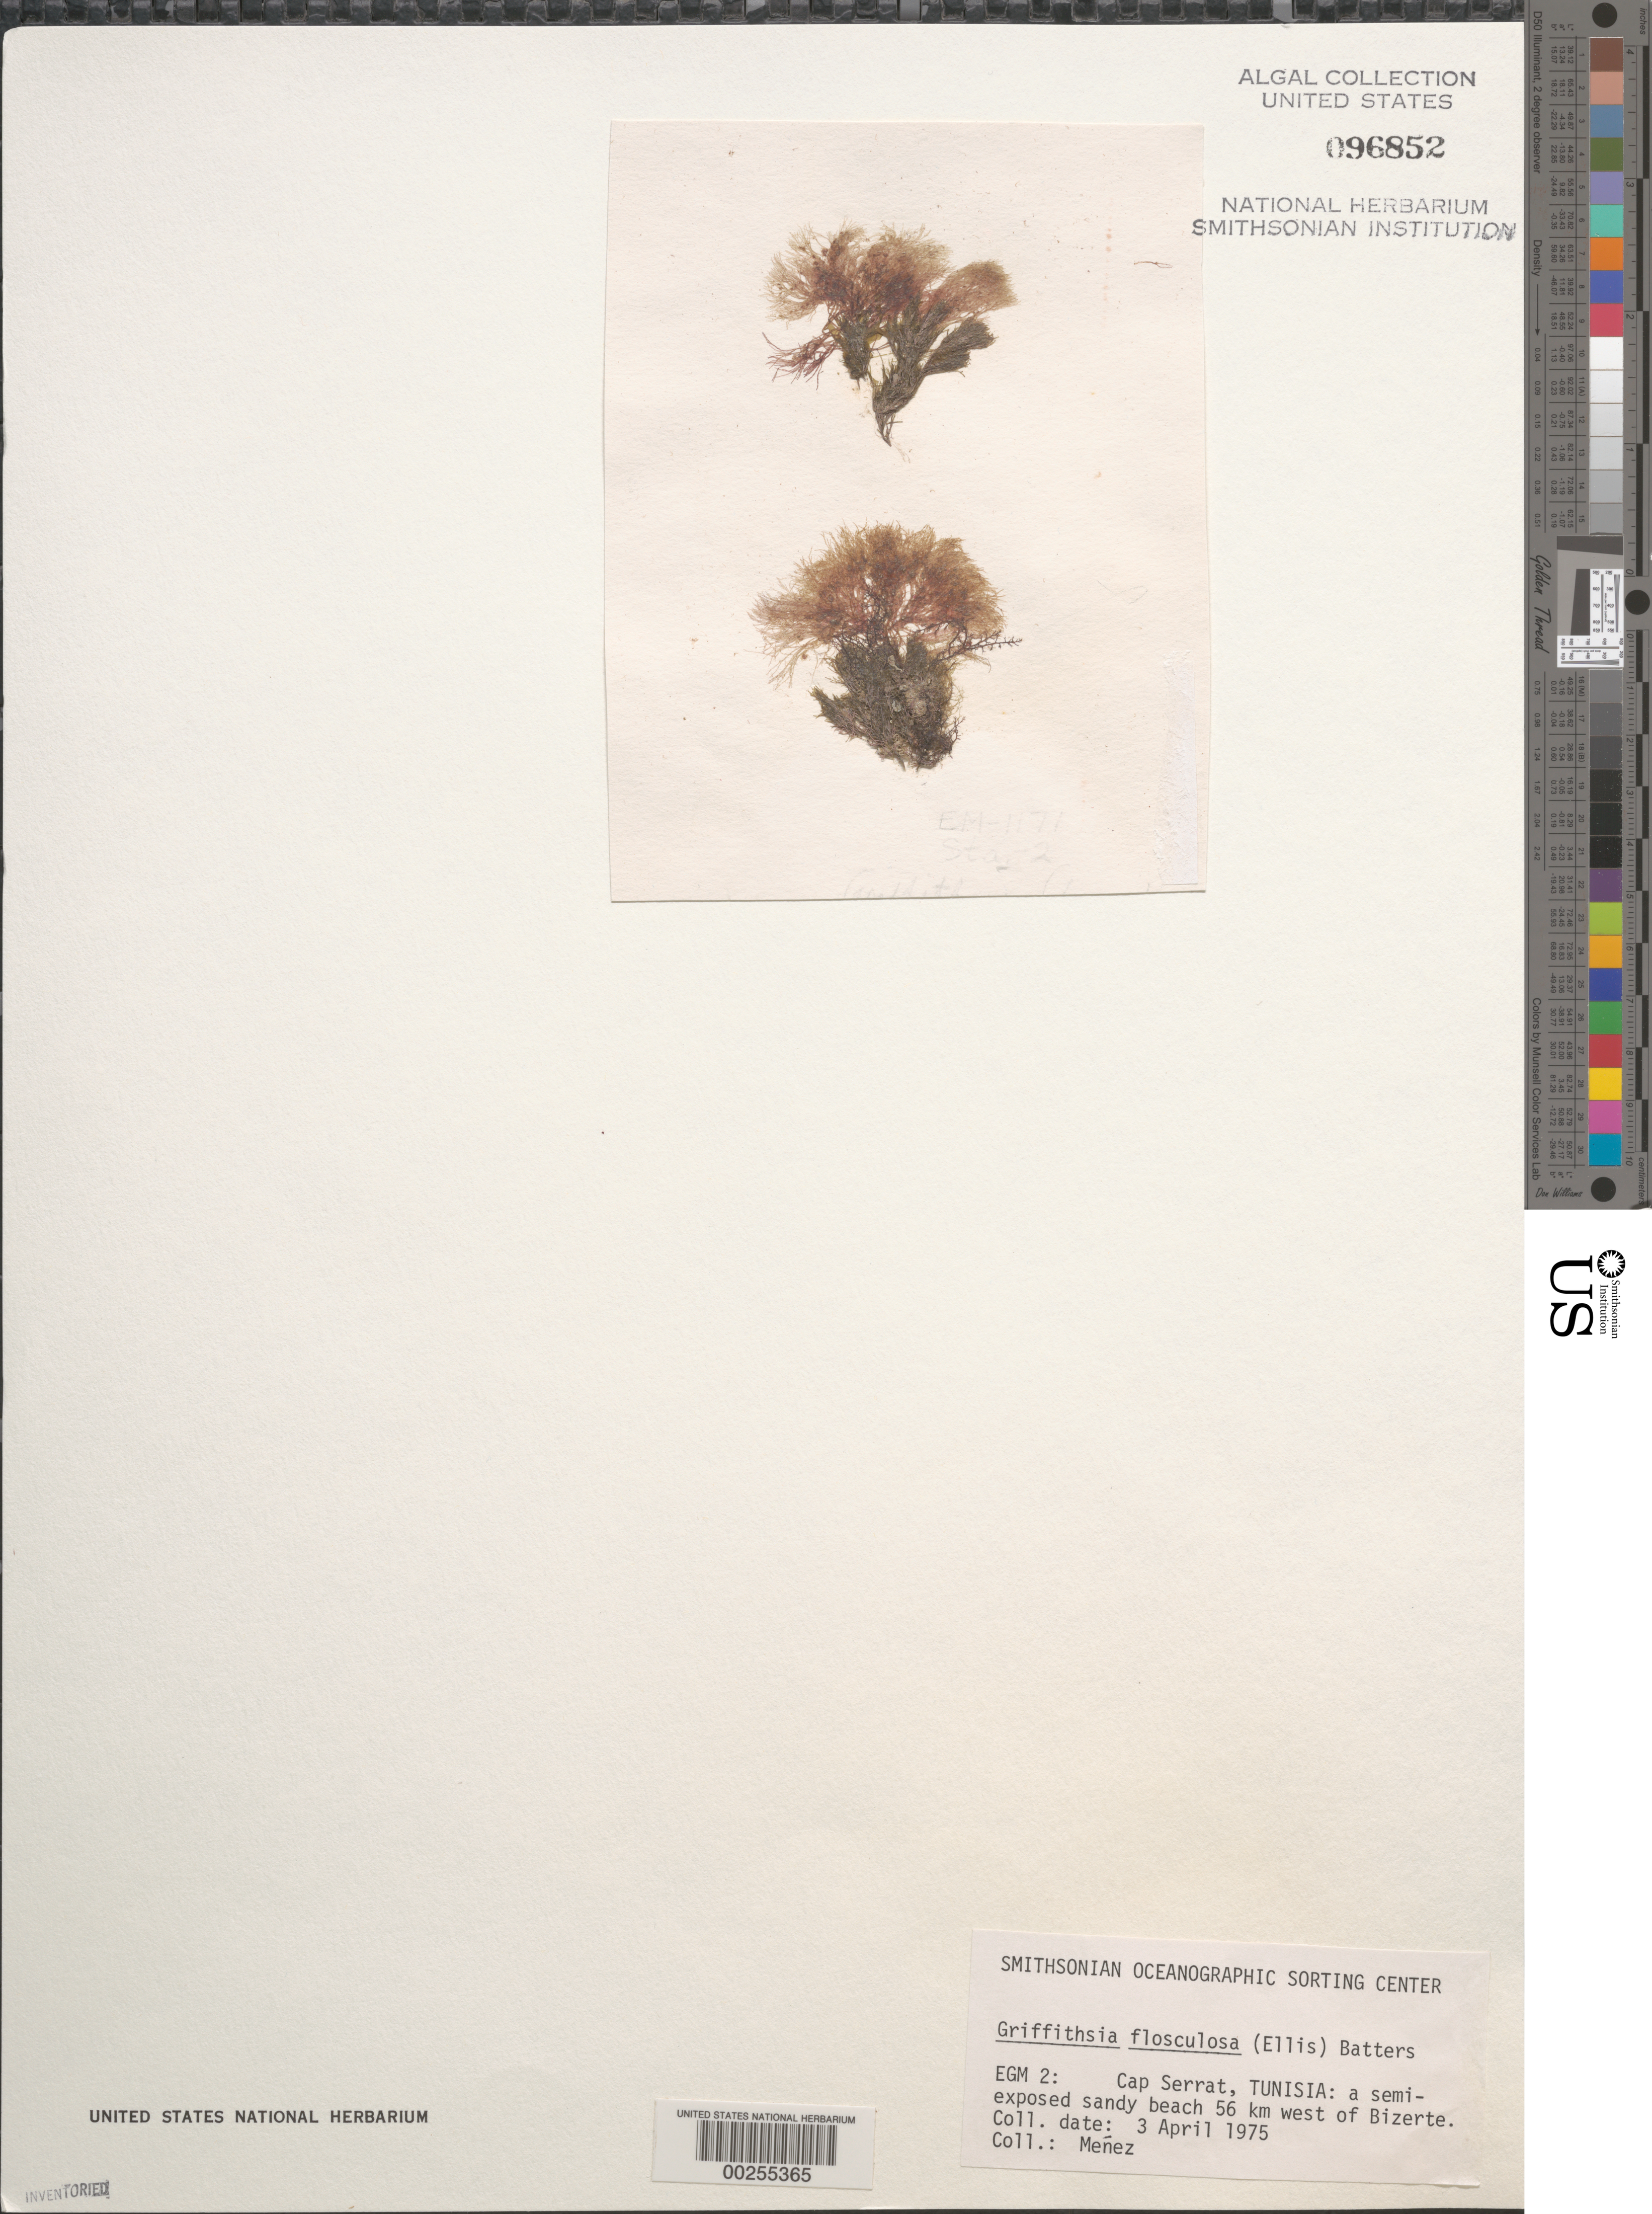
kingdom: Plantae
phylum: Rhodophyta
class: Florideophyceae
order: Ceramiales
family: Wrangeliaceae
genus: Halurus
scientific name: Halurus flosculosus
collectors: Meñez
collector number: EGM 2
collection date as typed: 03 Apr 1975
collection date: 1975-04-03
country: Tunisia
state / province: Bizerte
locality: Cap serrat, 56 km west of bizerte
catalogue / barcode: US 96852